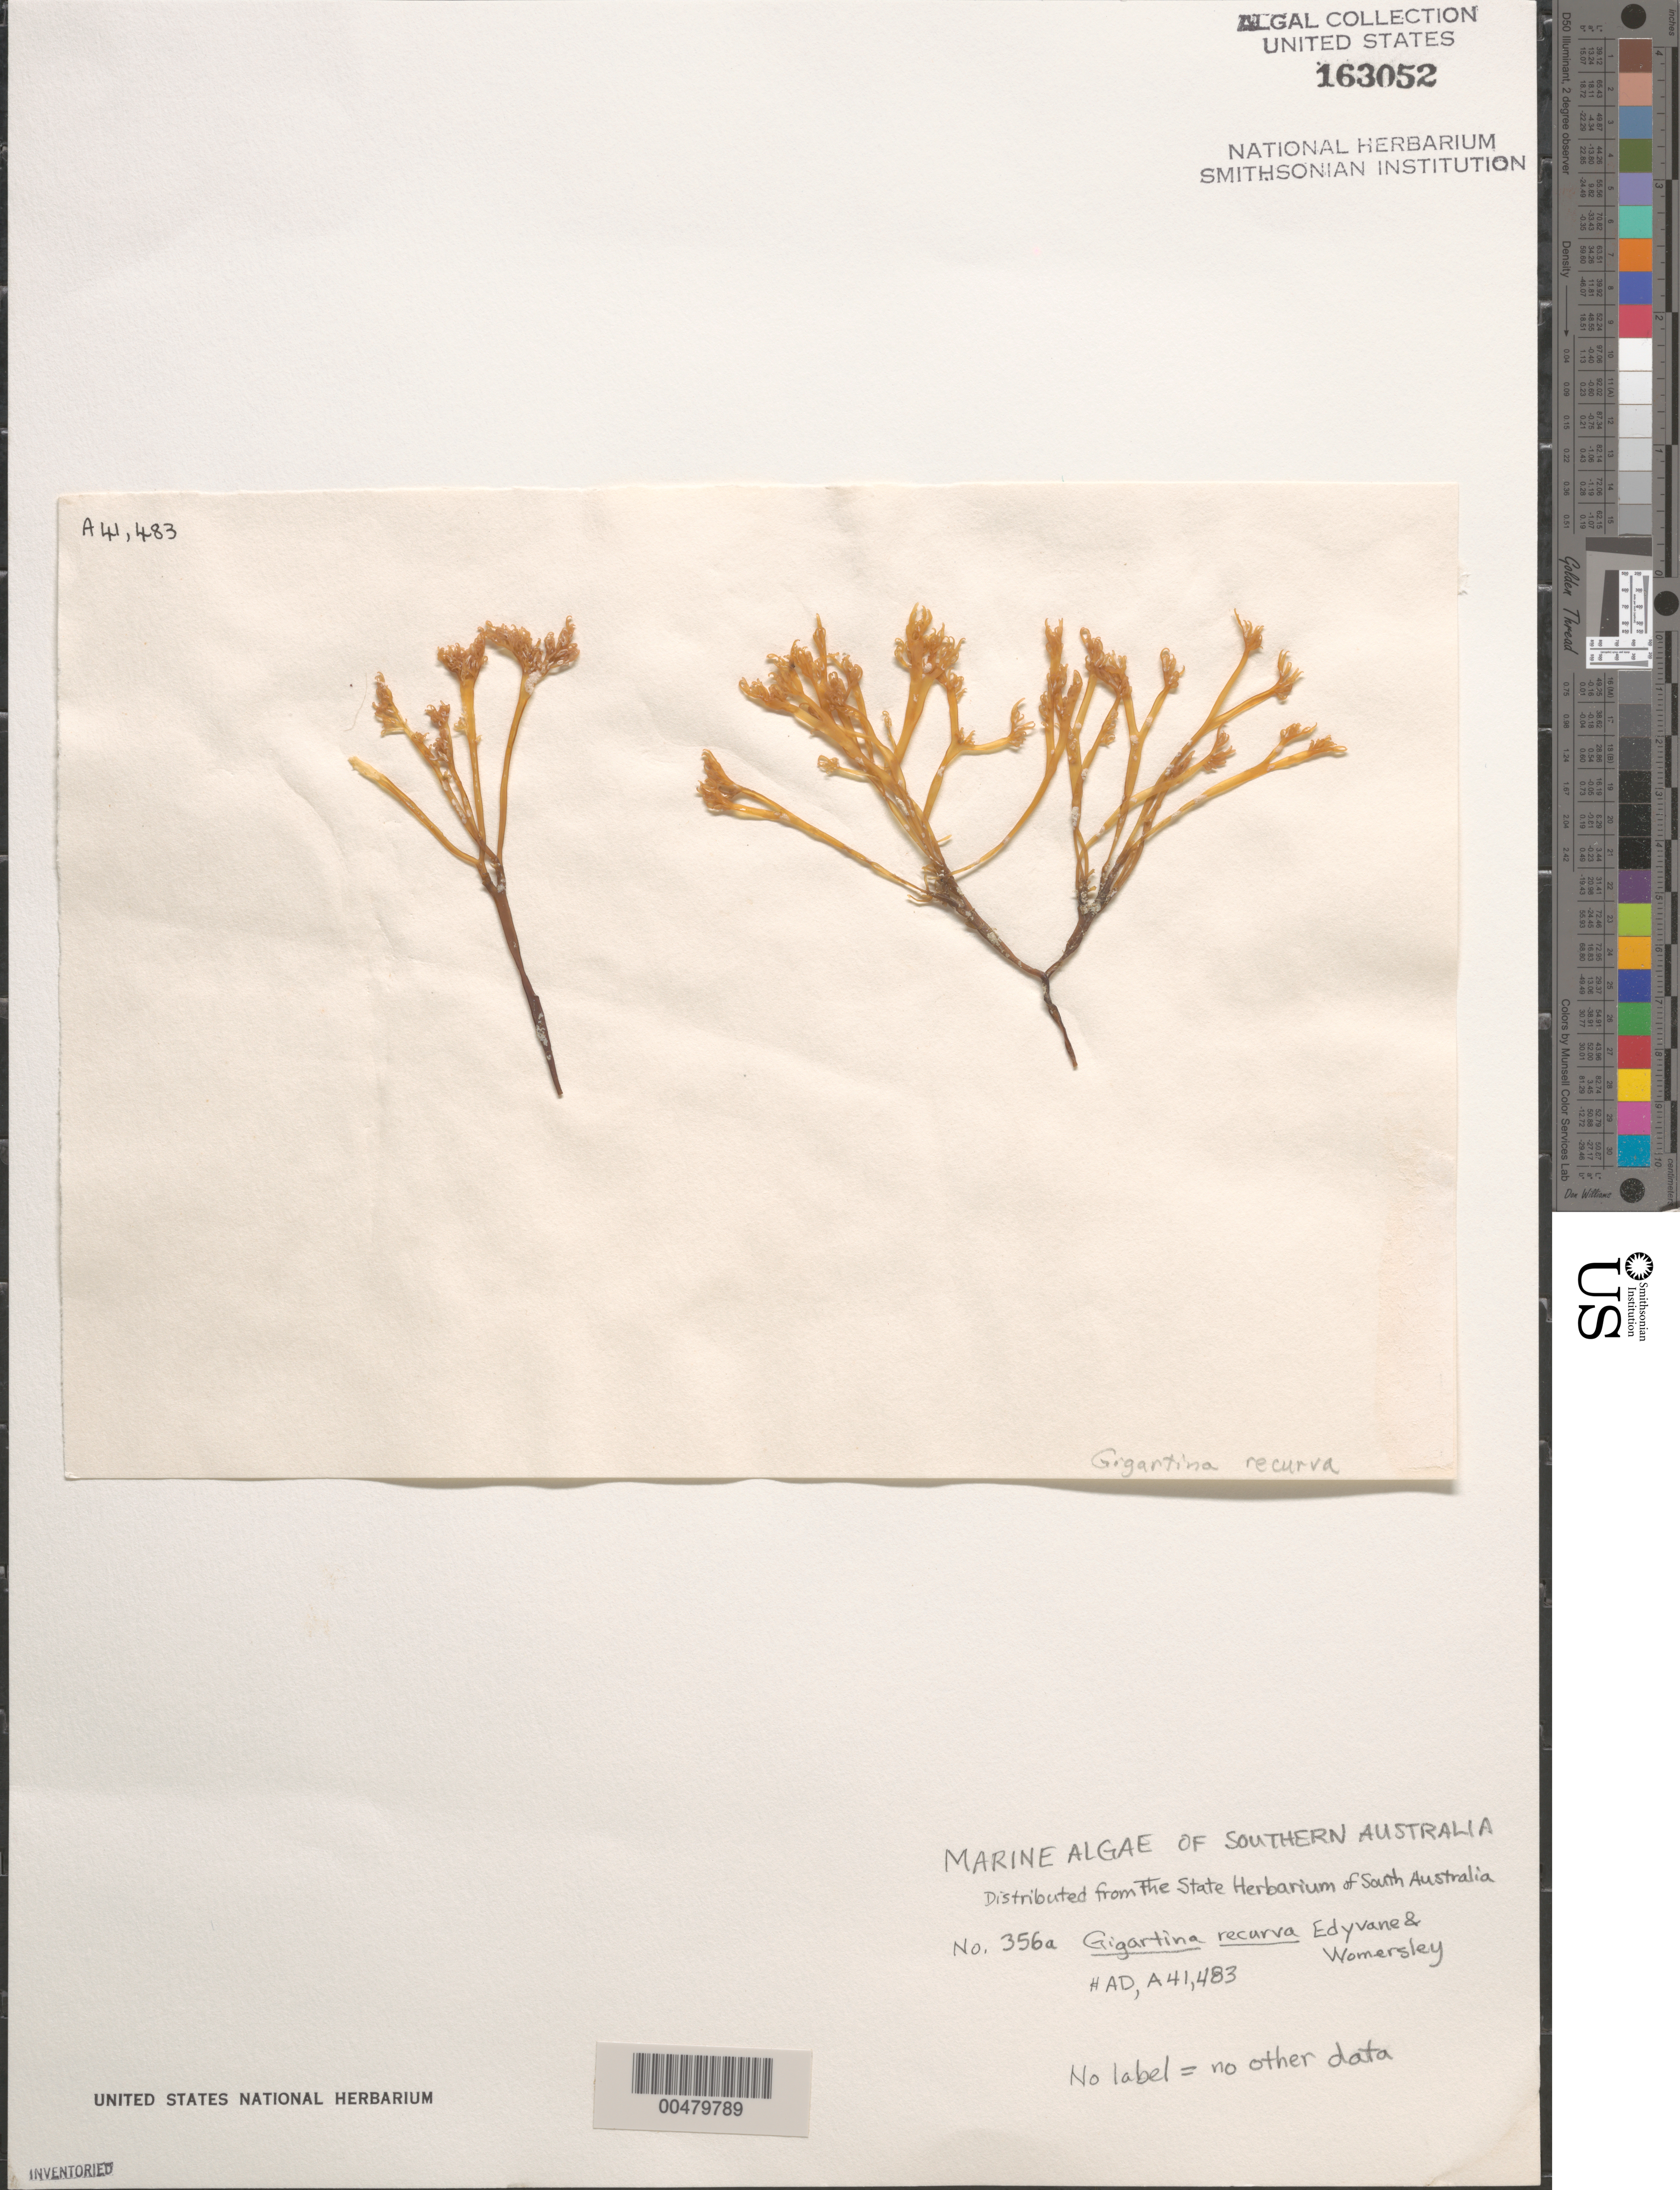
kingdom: Plantae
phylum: Rhodophyta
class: Florideophyceae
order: Gigartinales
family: Gigartinaceae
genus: Gigartina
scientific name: Gigartina recurva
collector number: Ad A41483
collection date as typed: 19--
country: Australia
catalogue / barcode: US 163052